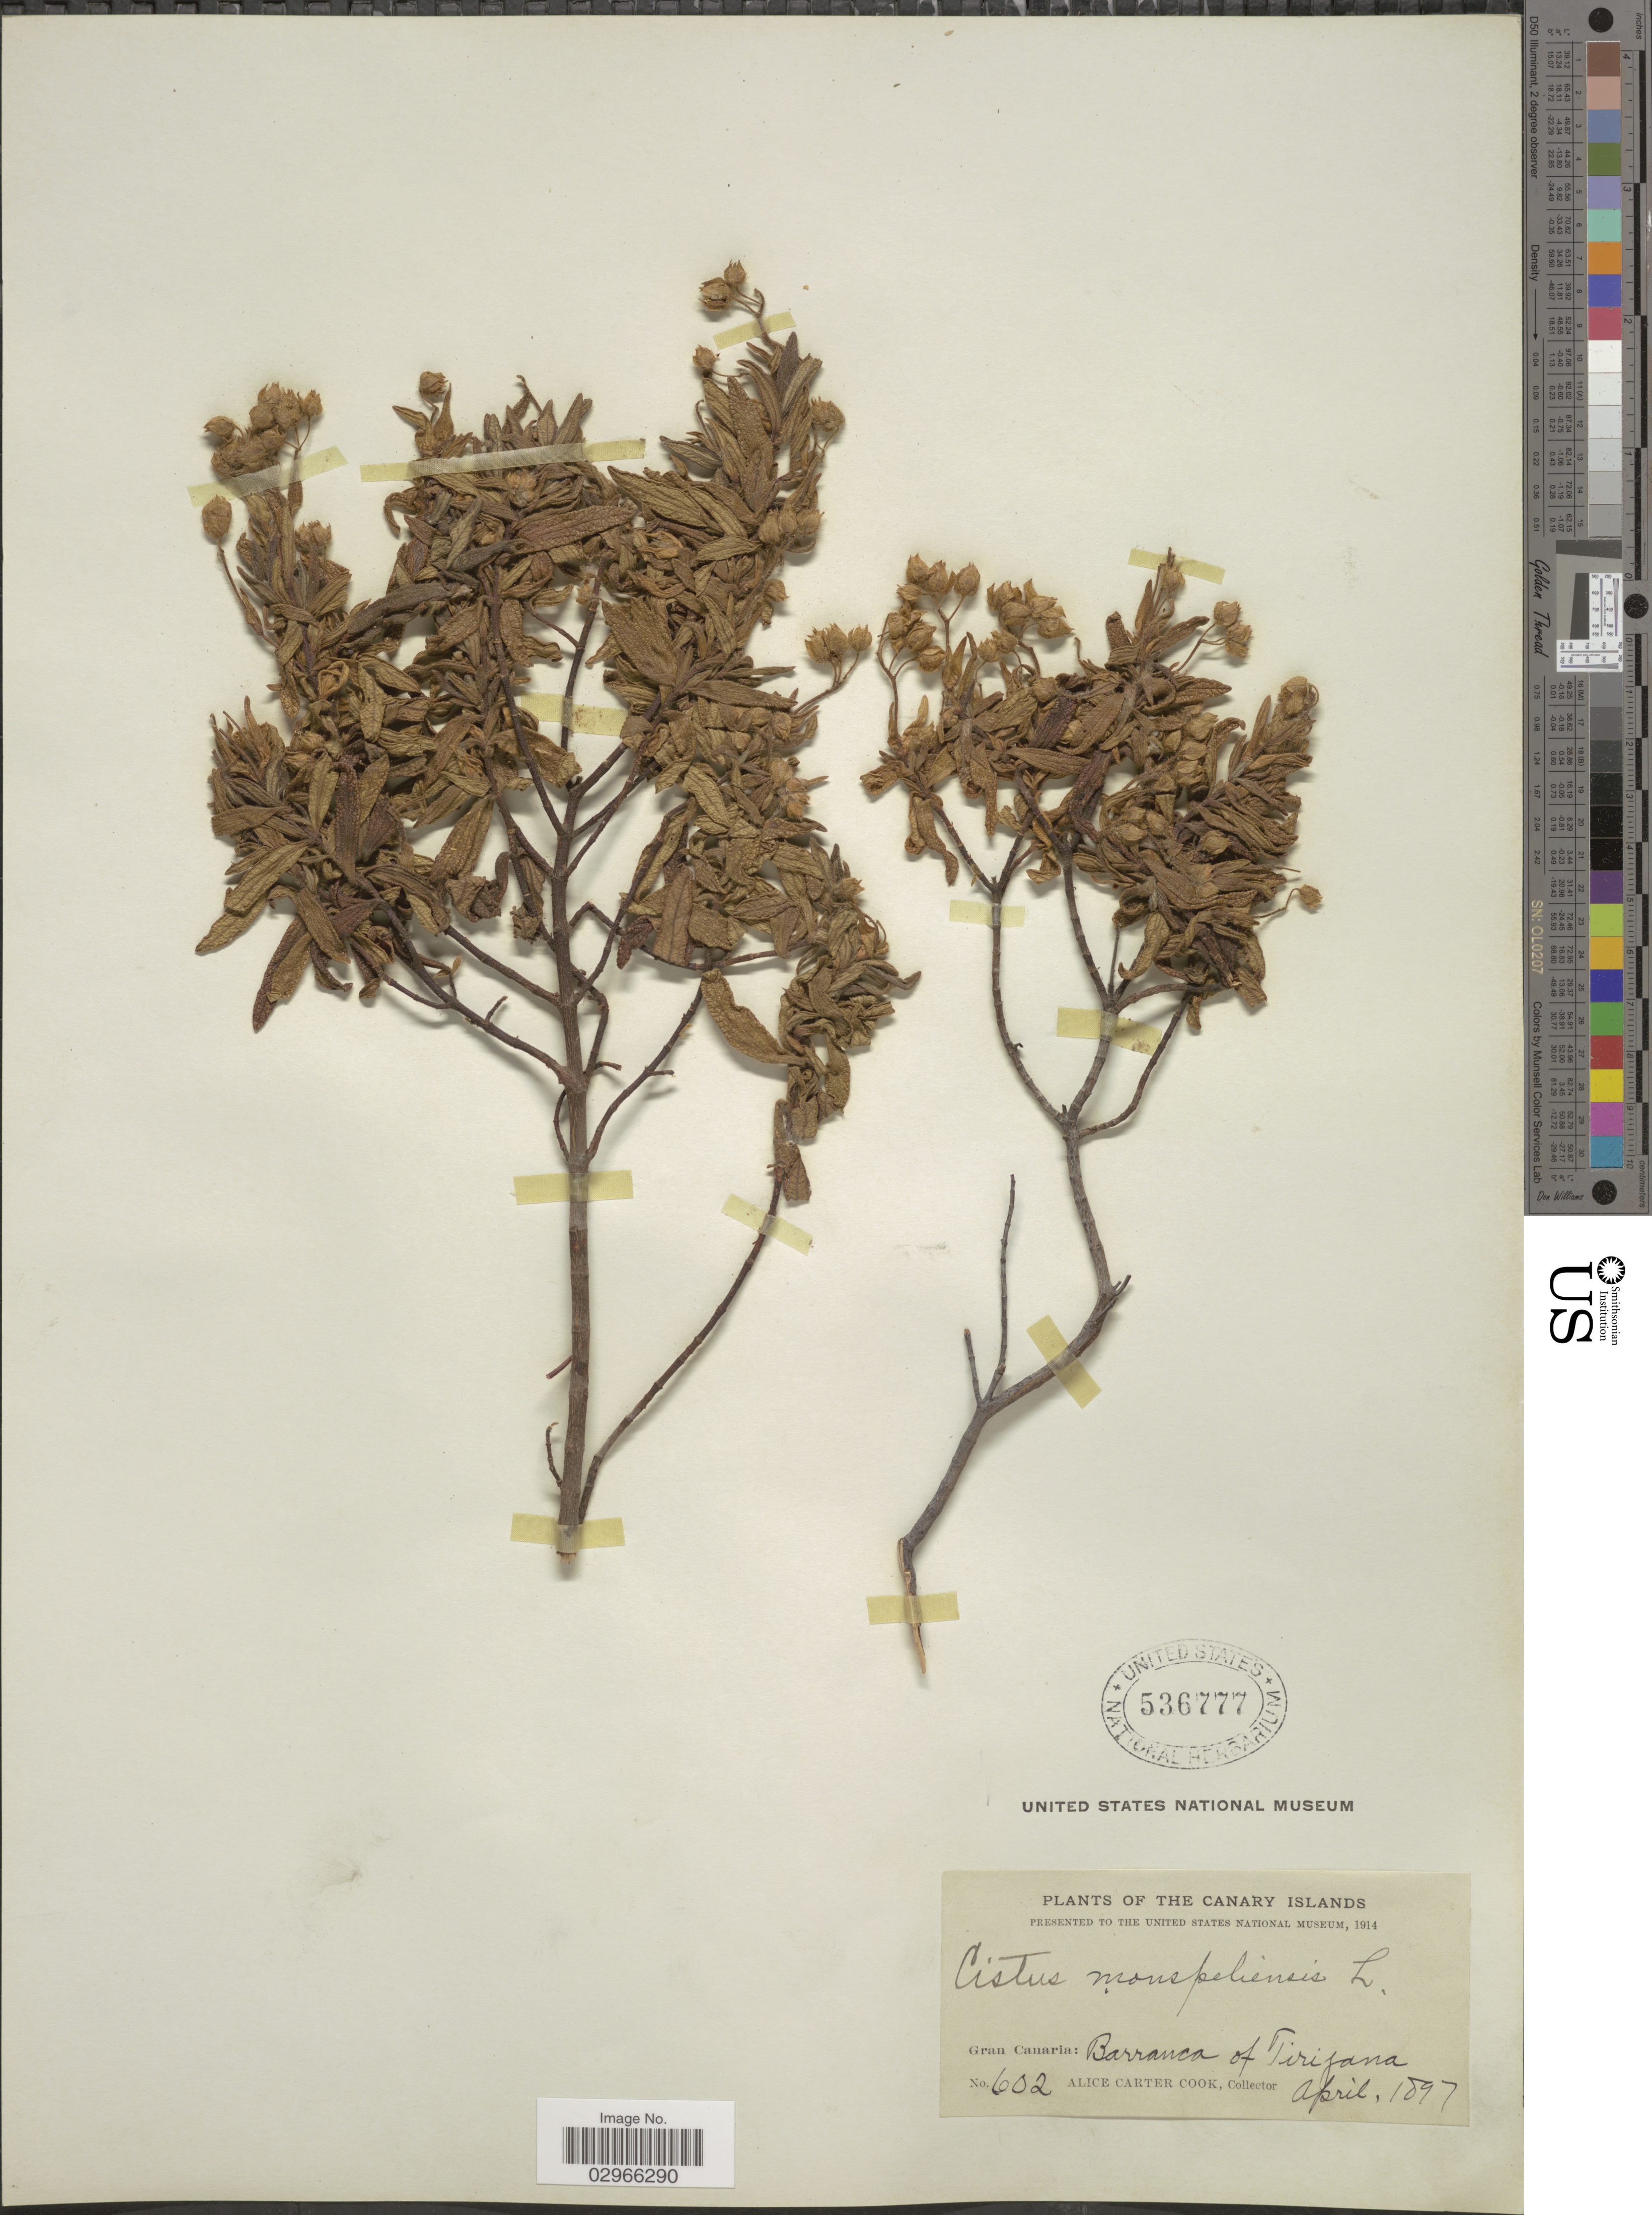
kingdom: Plantae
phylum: Tracheophyta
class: Magnoliopsida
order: Malvales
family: Cistaceae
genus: Cistus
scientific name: Cistus monspeliensis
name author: L.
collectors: Alice C. Cook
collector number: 602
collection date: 1897-04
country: Spain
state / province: Canarias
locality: The Canary Islands. Gran Canaria: Barranco de Tirajana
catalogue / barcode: US 536777